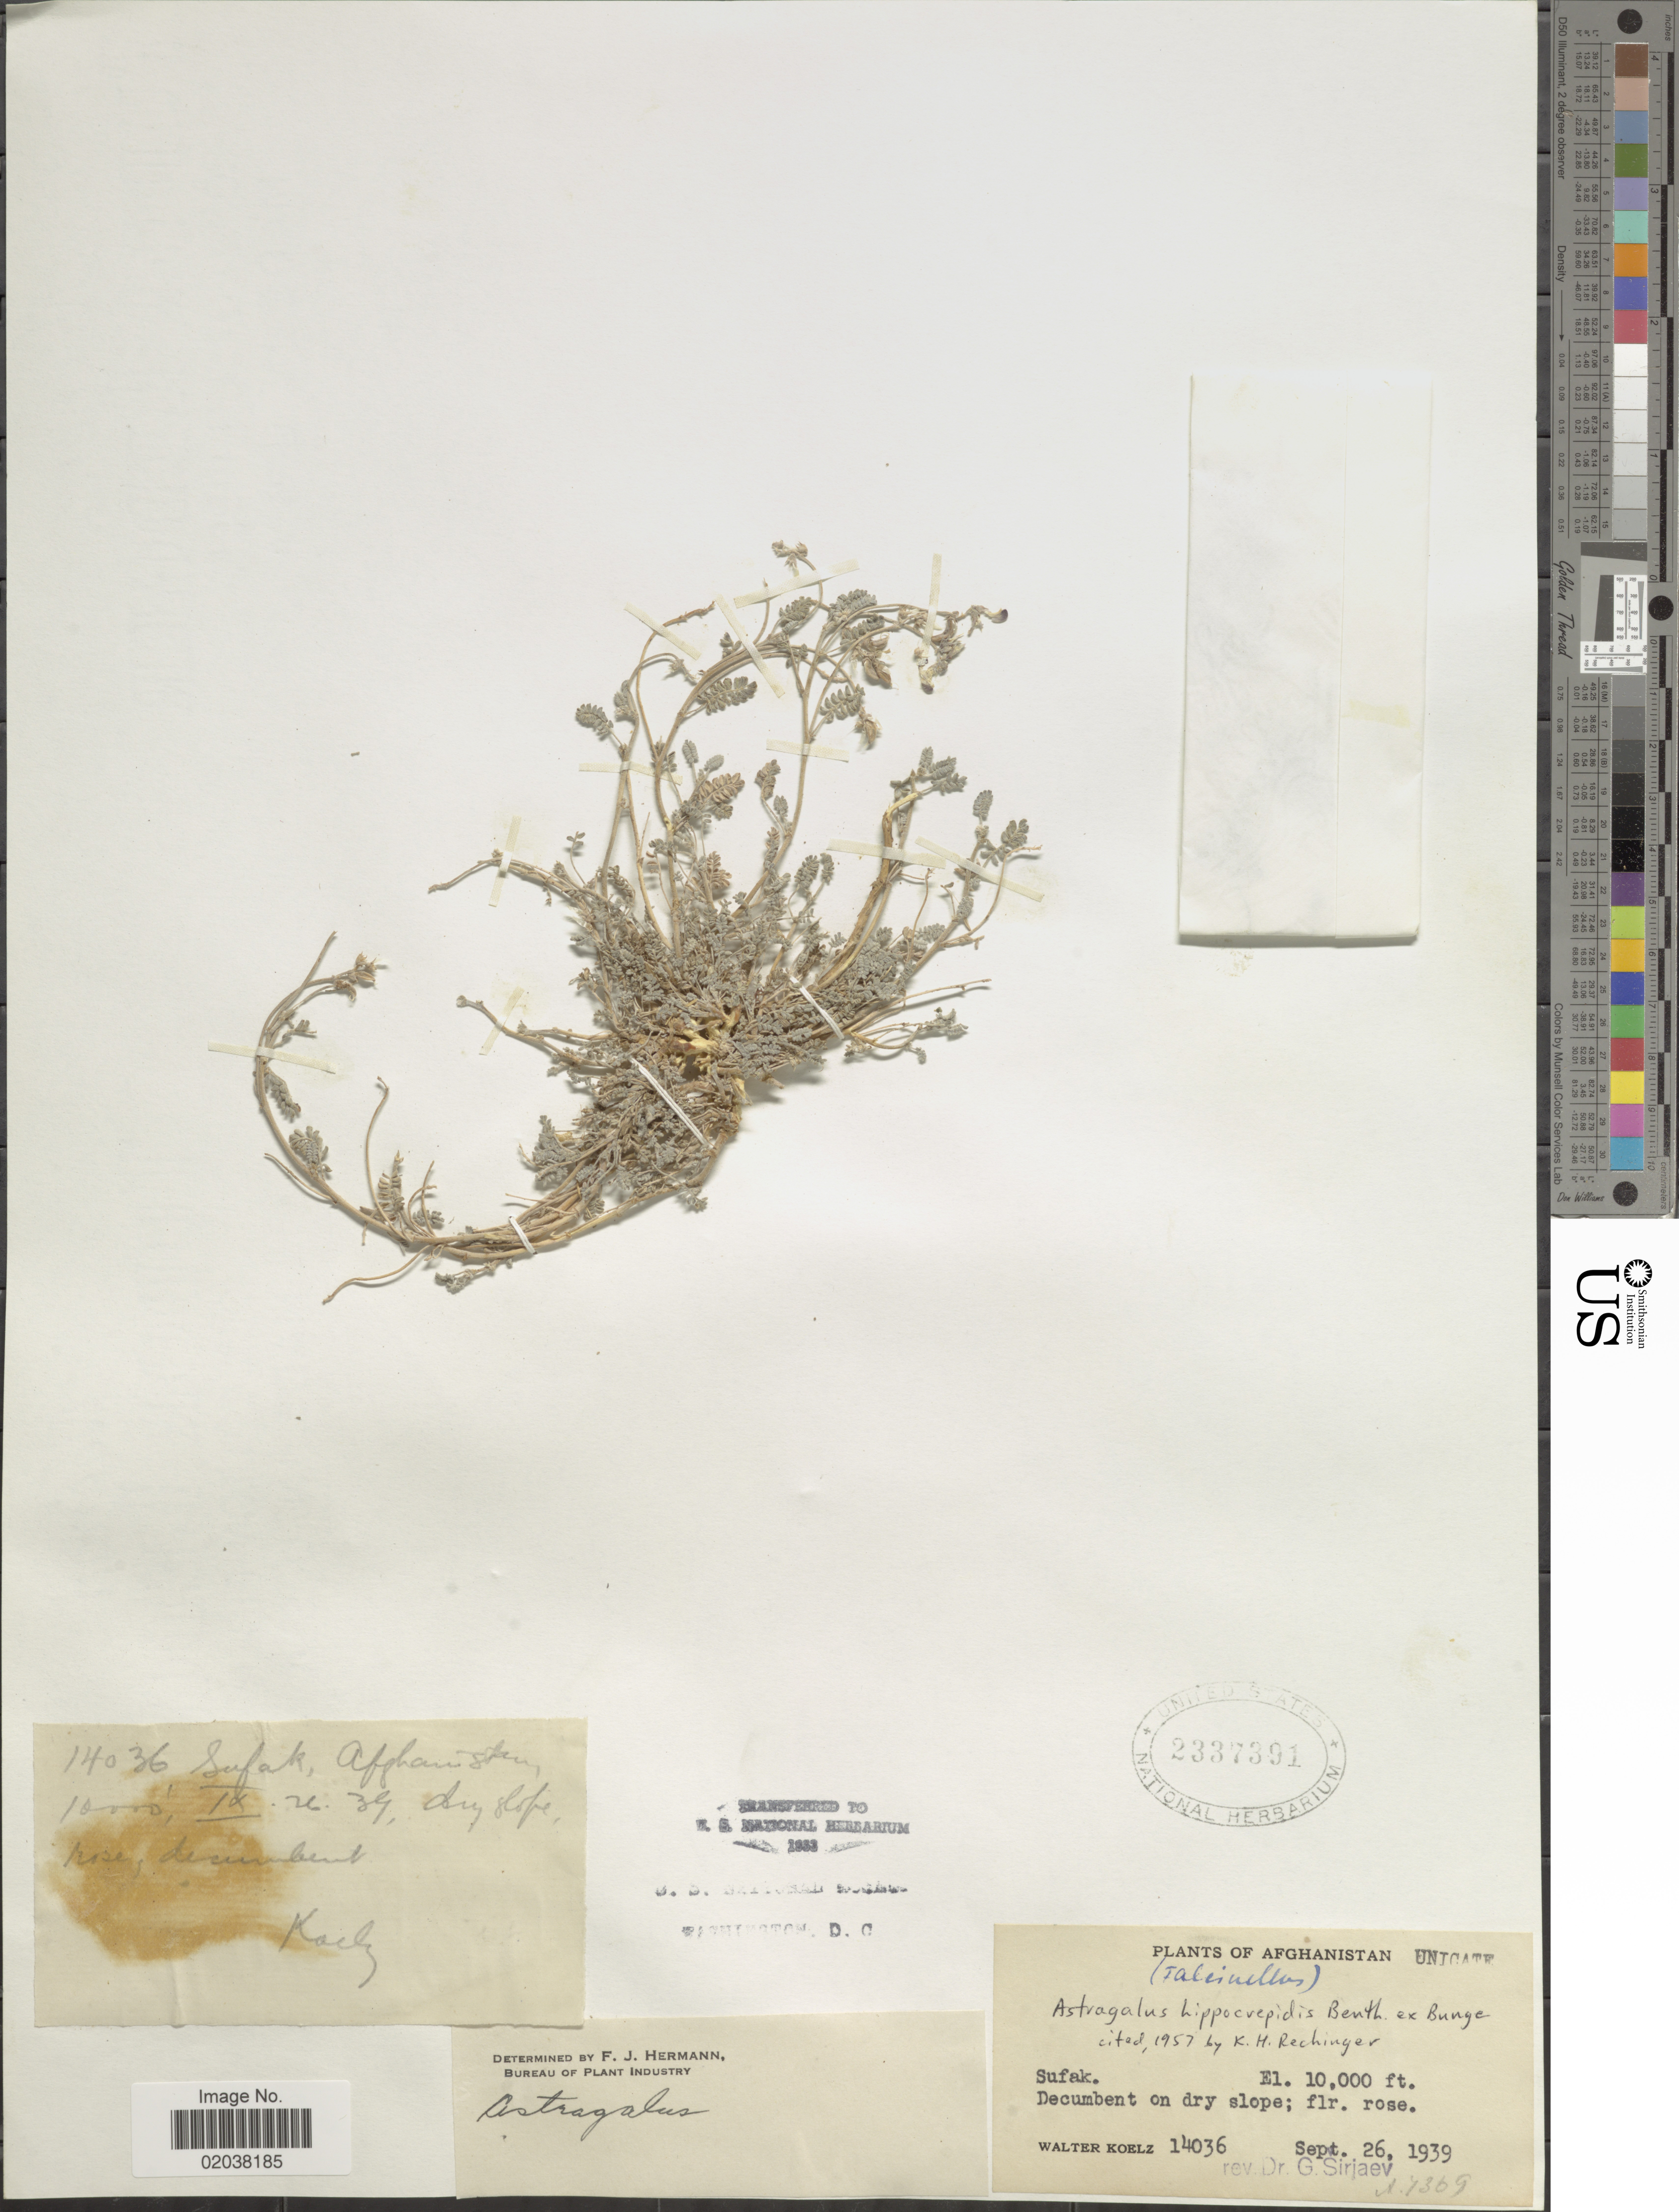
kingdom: Plantae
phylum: Tracheophyta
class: Magnoliopsida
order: Fabales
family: Fabaceae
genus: Astragalus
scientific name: Astragalus hippocrepidis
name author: Benth. ex Bunge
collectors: W. N. Koelz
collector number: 14036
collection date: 1939-09-26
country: Afghanistan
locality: Sufak, Decumbent on dry slope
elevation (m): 3048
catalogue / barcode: US 2337391